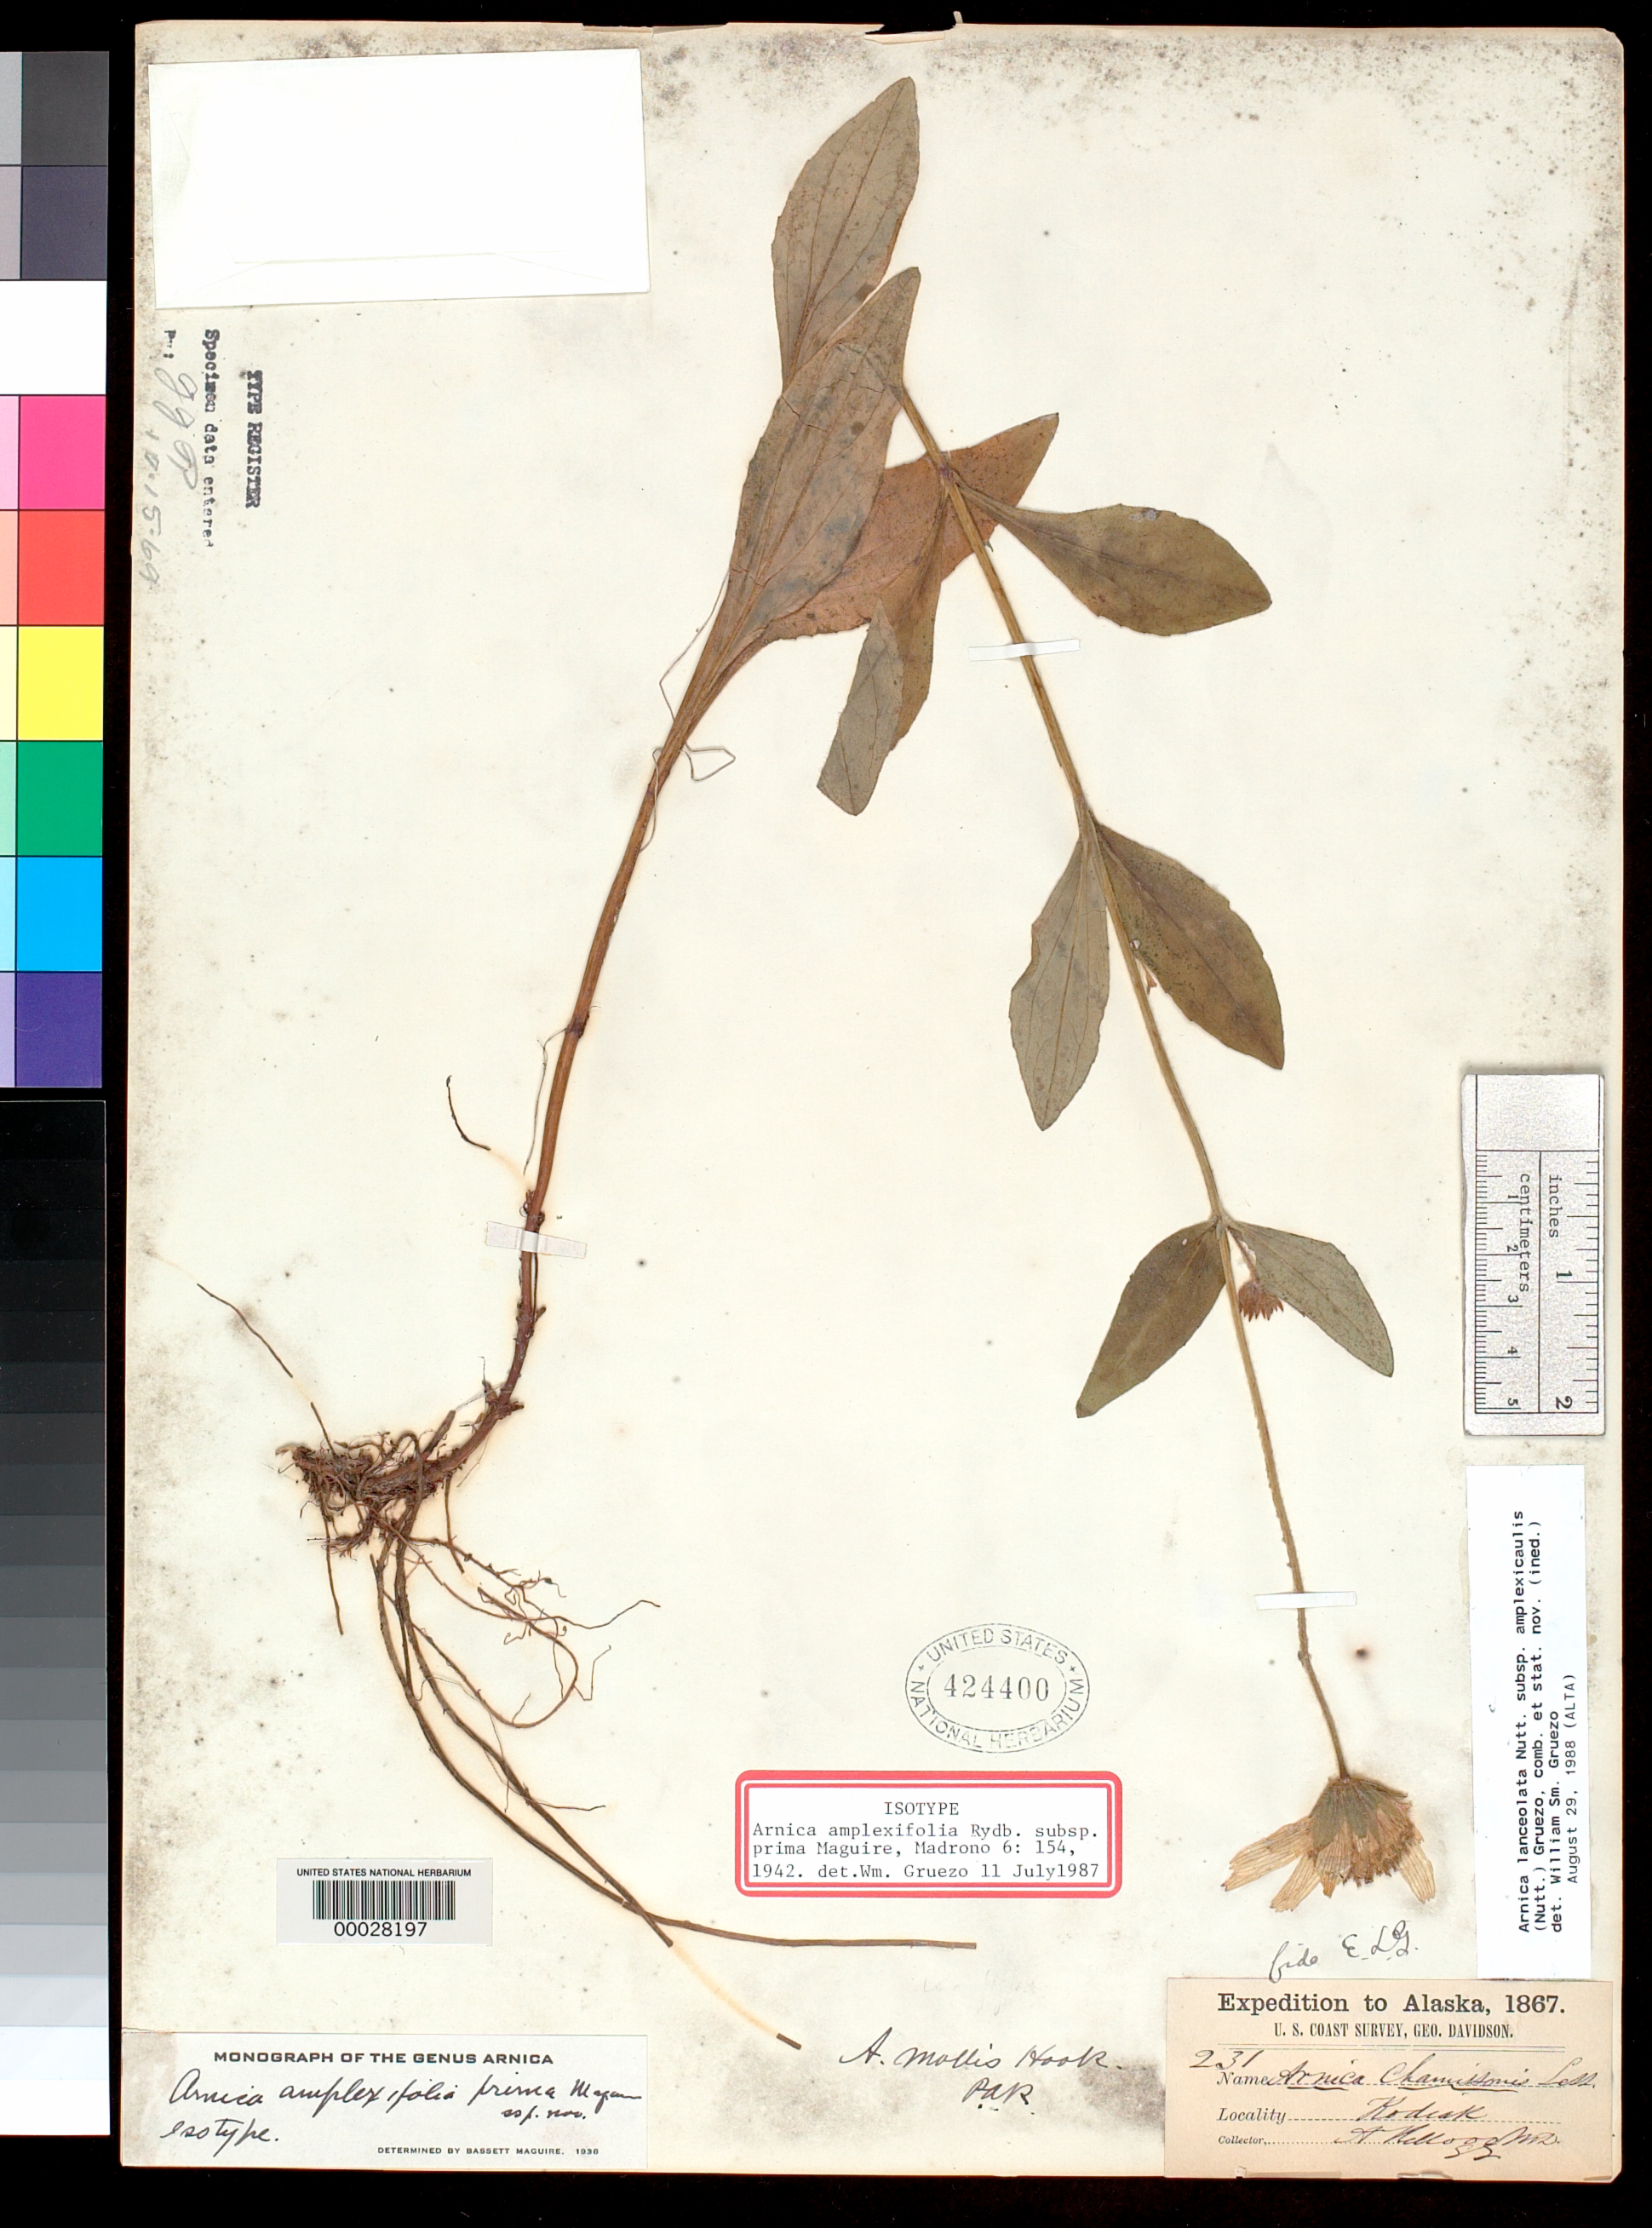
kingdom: Plantae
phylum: Tracheophyta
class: Magnoliopsida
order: Asterales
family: Asteraceae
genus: Arnica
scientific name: Arnica amplexifolia subsp. prima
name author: Maguire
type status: Isotype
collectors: A. Kellogg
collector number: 231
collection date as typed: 28 Aug 1867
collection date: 1867-08-28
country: United States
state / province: Alaska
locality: Kodiak.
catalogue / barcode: US 424400